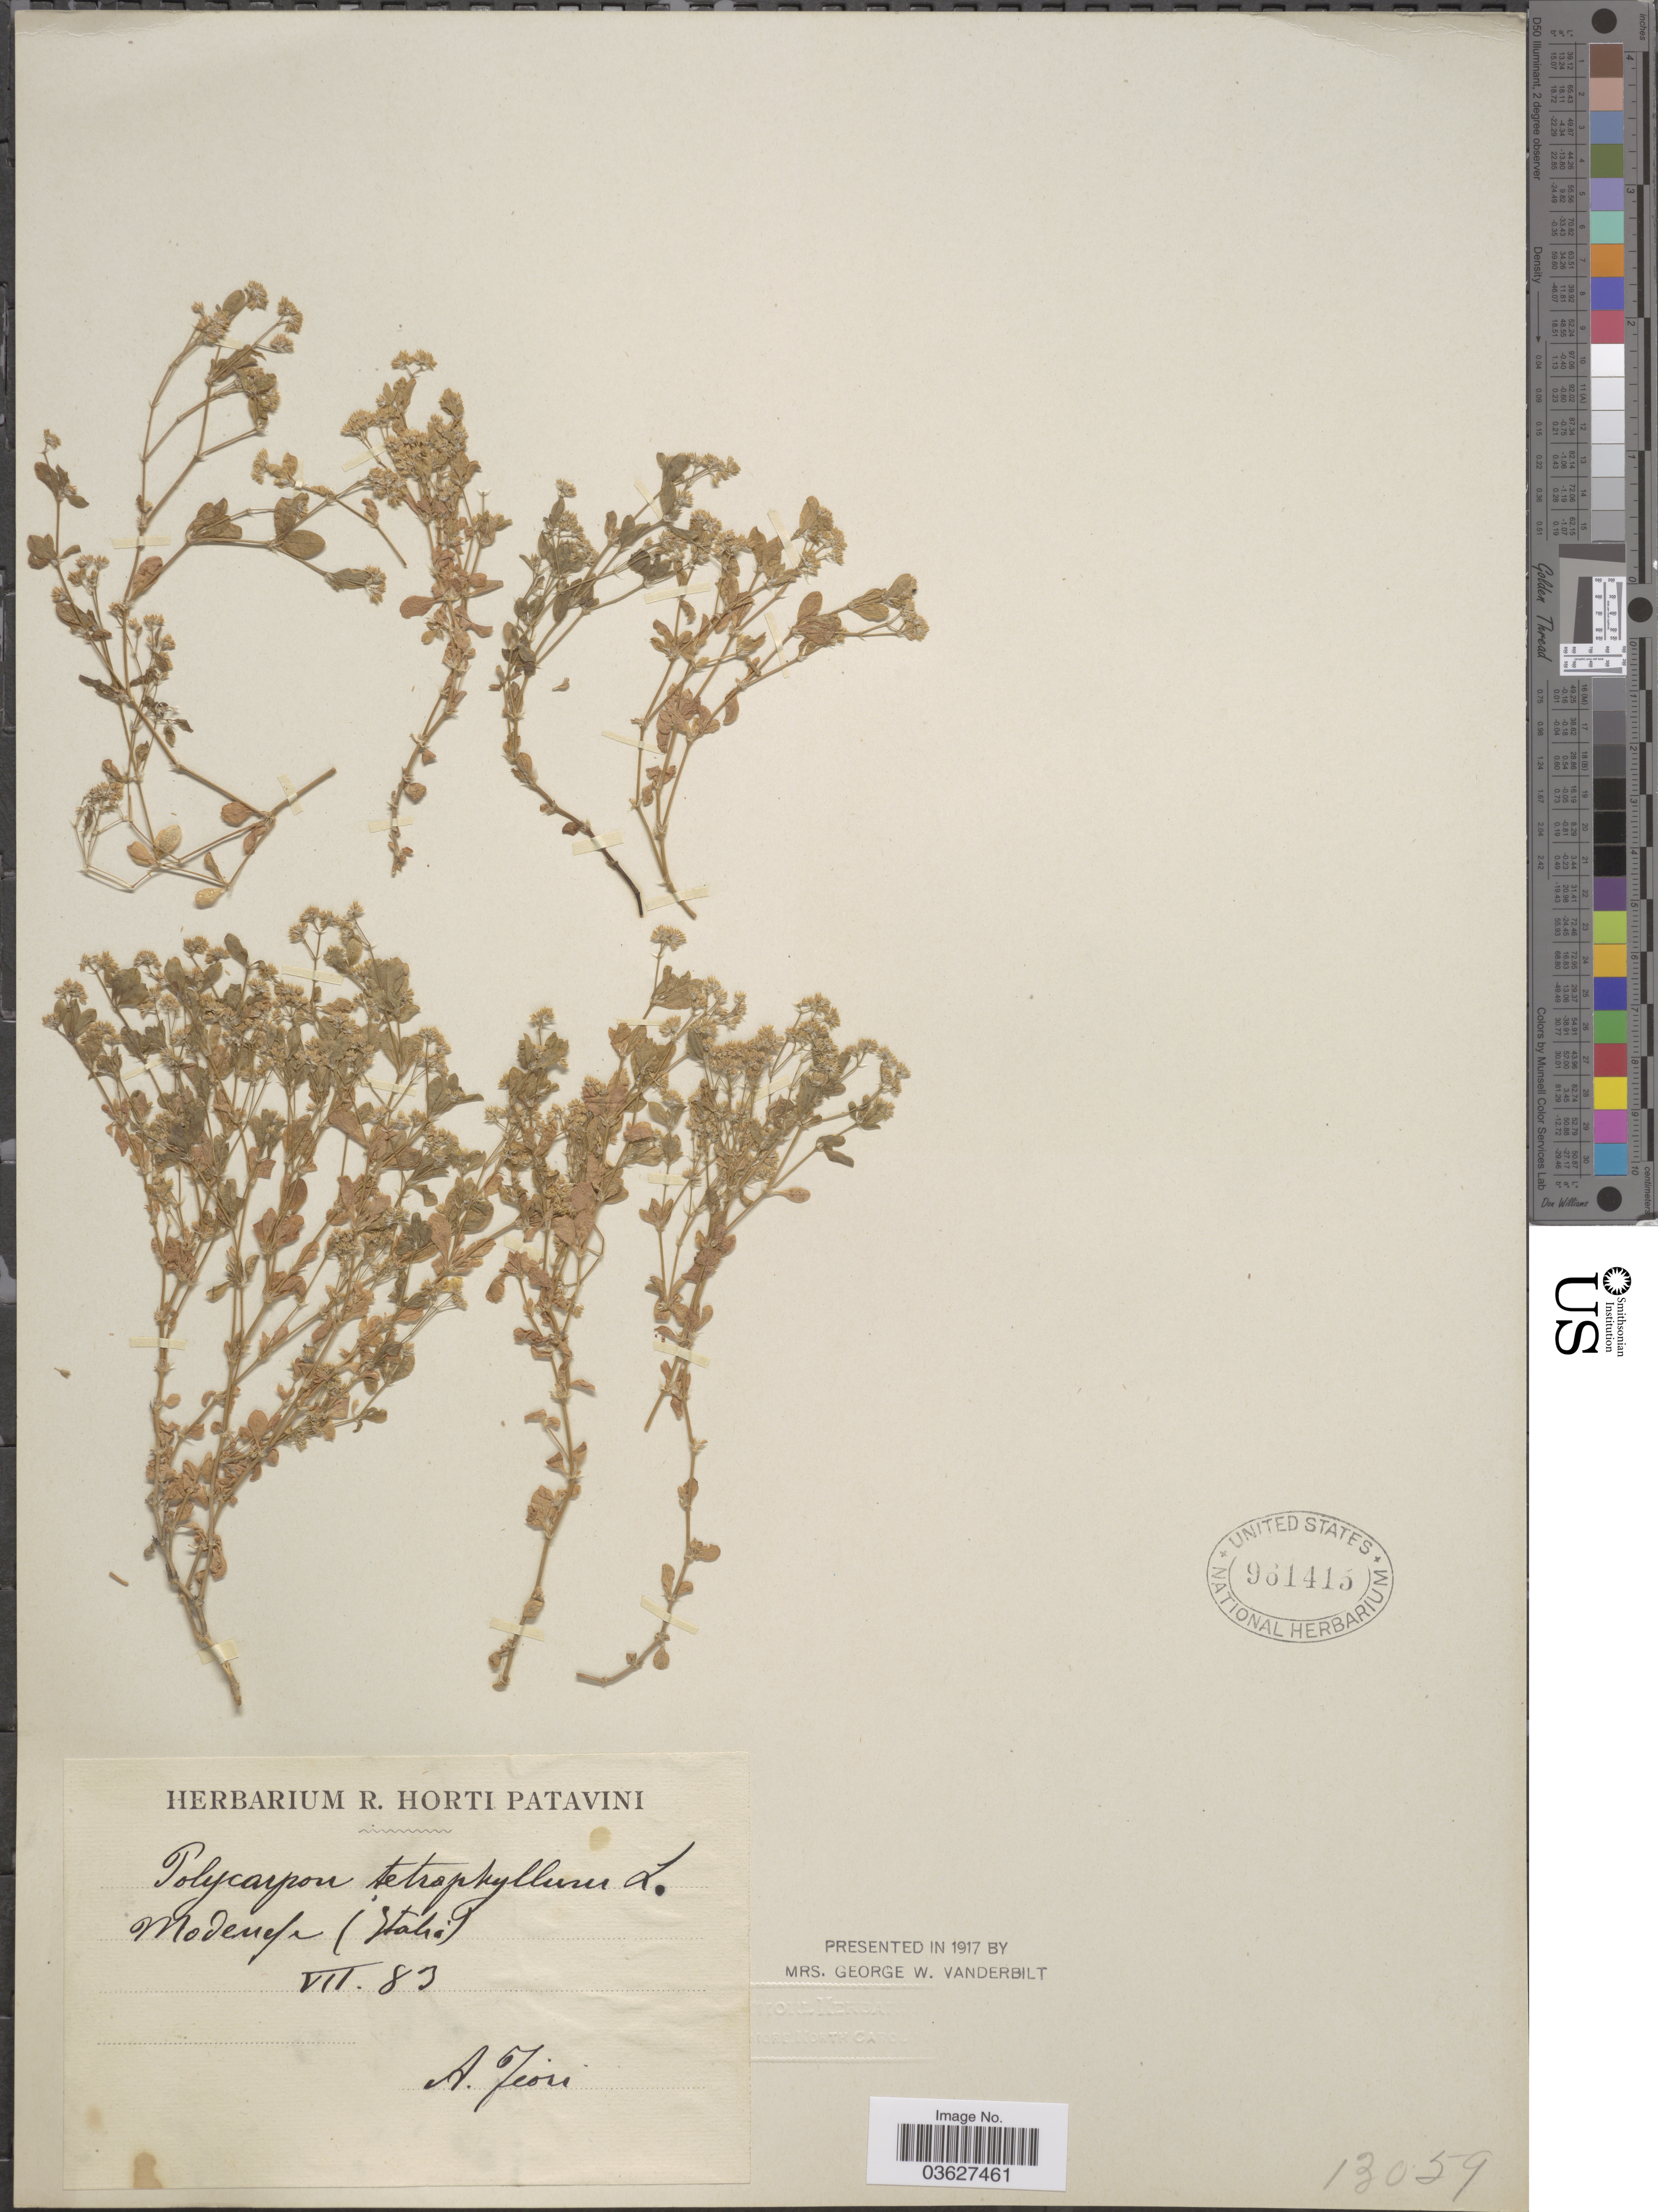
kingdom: Plantae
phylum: Tracheophyta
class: Magnoliopsida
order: Caryophyllales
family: Caryophyllaceae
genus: Polycarpon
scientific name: Polycarpon tetraphyllum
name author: (L.) L.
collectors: A. Fiori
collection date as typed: Transcribed d/m/y: /7/83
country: Italy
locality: Modenese (Italia).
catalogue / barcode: US 961415